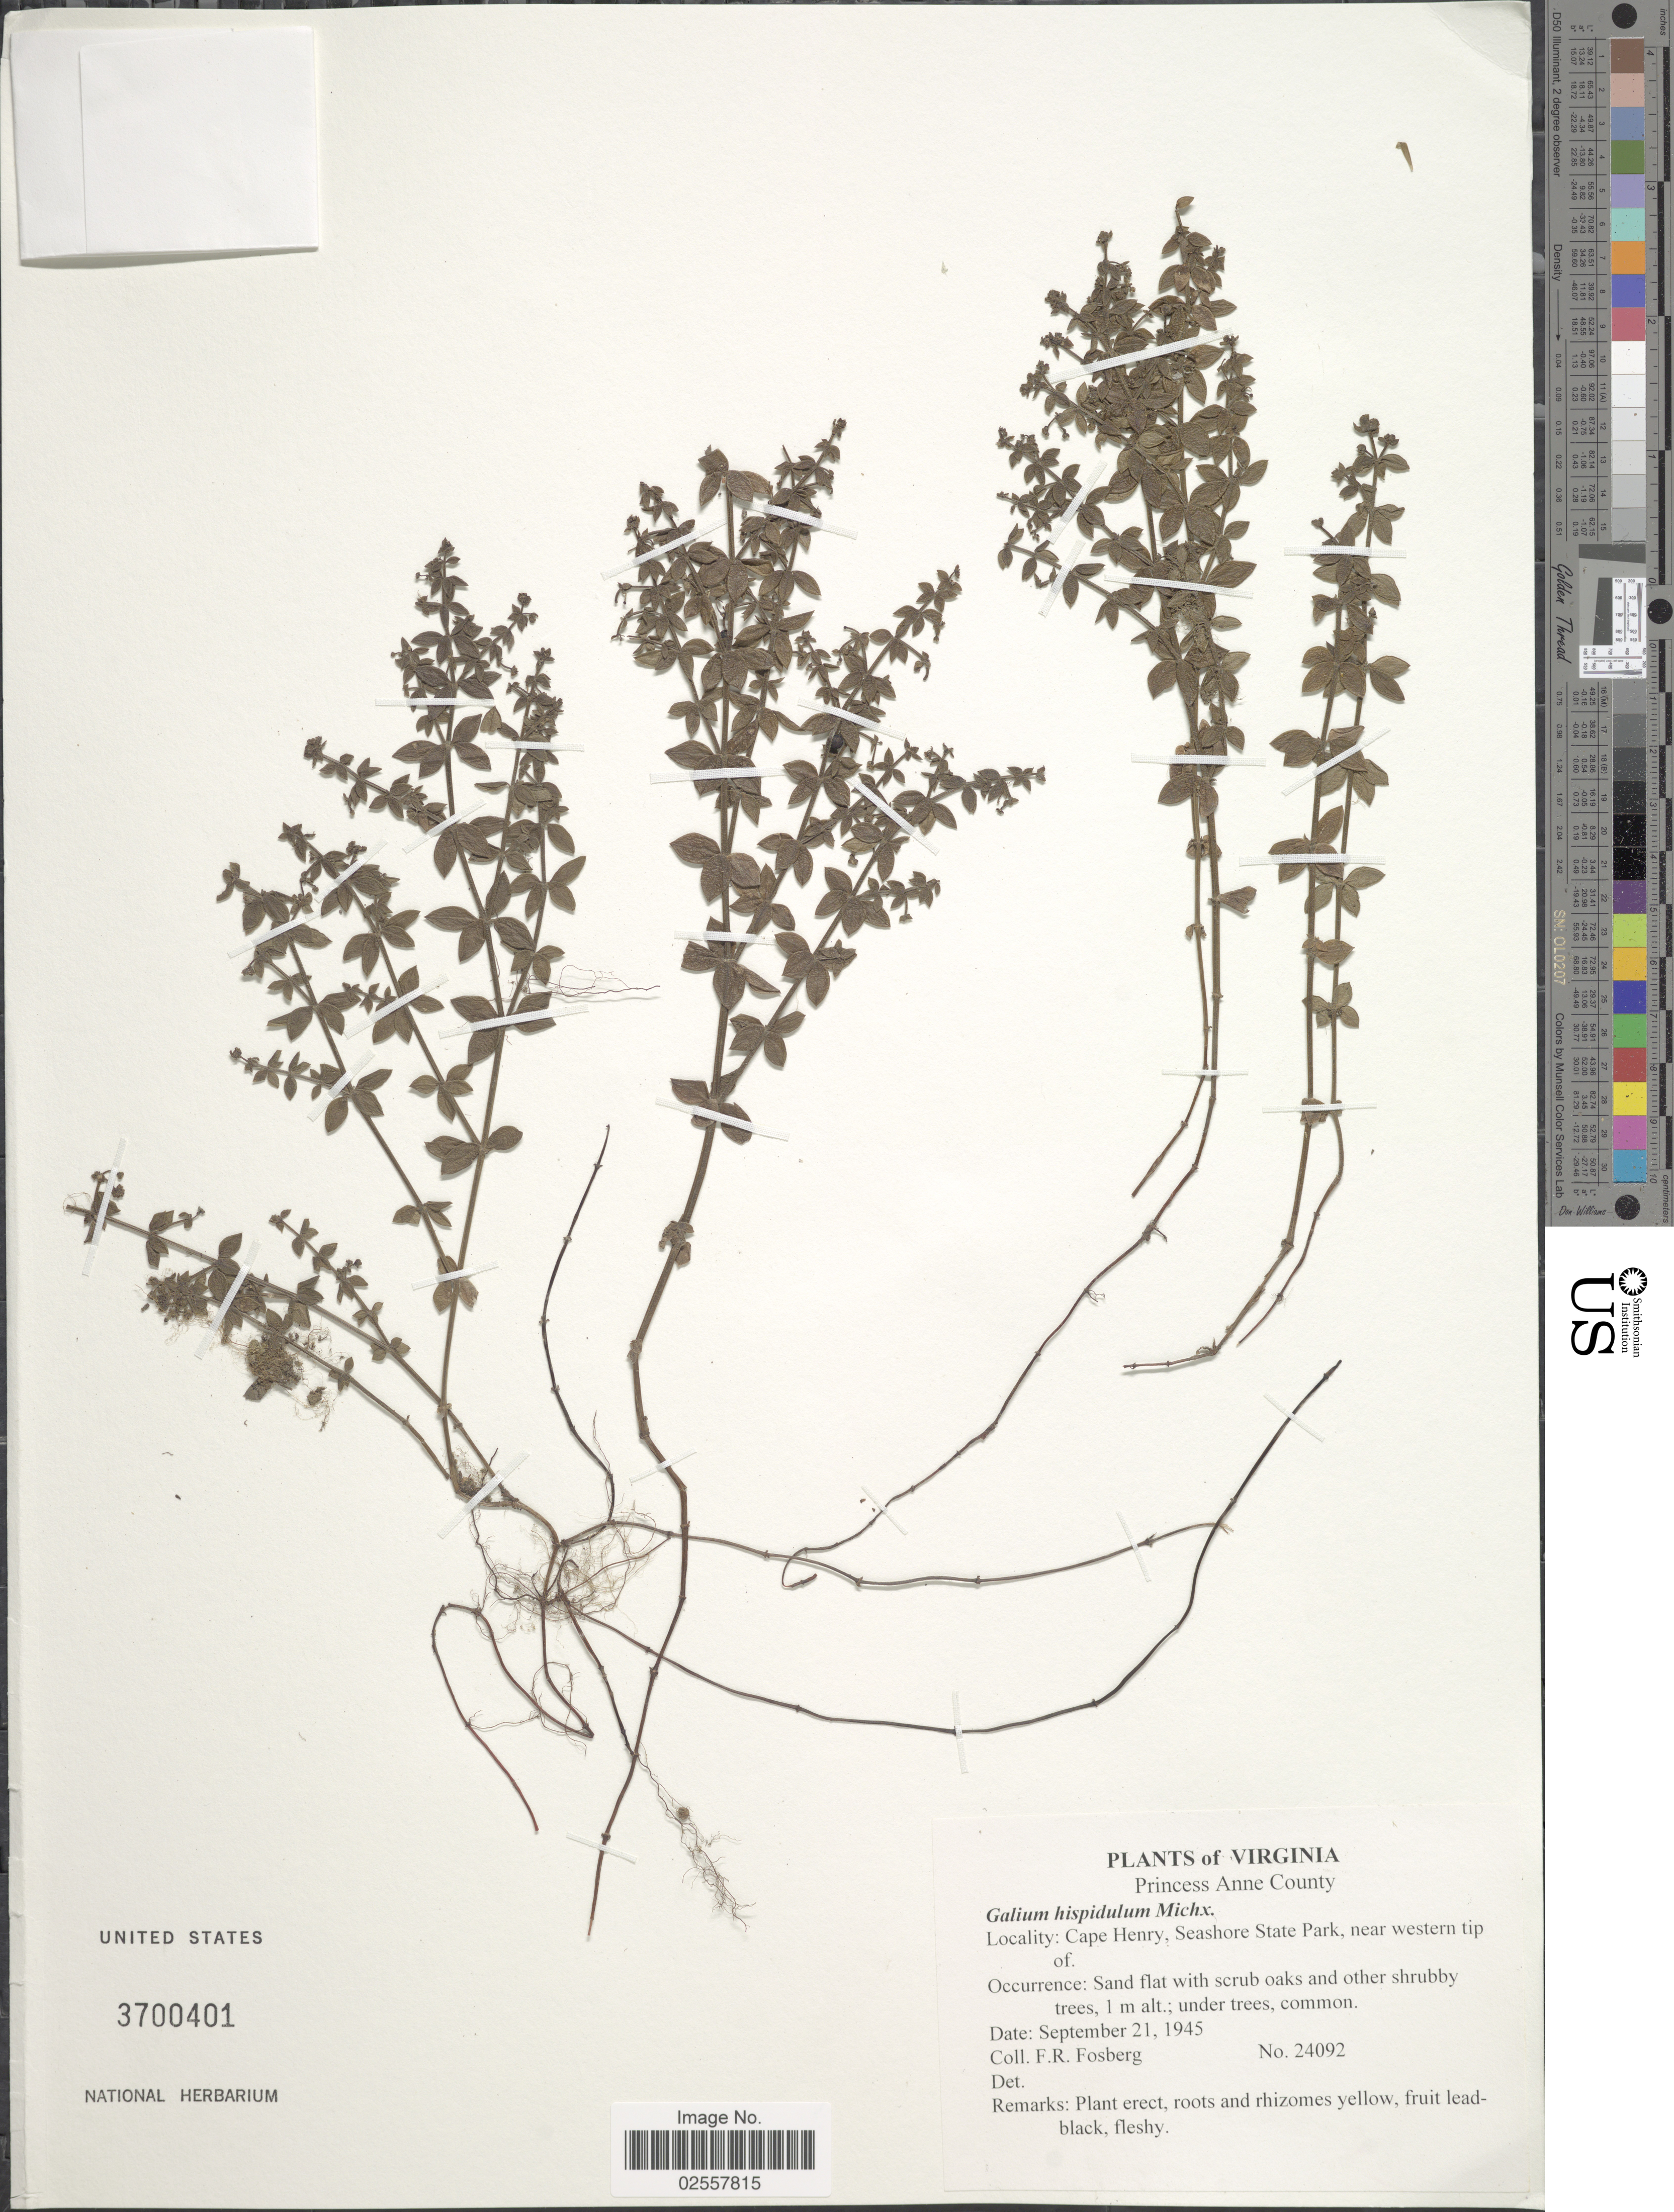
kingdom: Plantae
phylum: Tracheophyta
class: Magnoliopsida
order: Gentianales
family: Rubiaceae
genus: Galium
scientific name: Galium hispidulum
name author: Michx.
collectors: F. R. Fosberg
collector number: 24092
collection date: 1945-09-21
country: United States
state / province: Virginia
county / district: City of Virginia Beach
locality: Princess Anne (=historic county name)County. Cape Henry, Seashore State Park, near western tip of.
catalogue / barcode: US 3700401